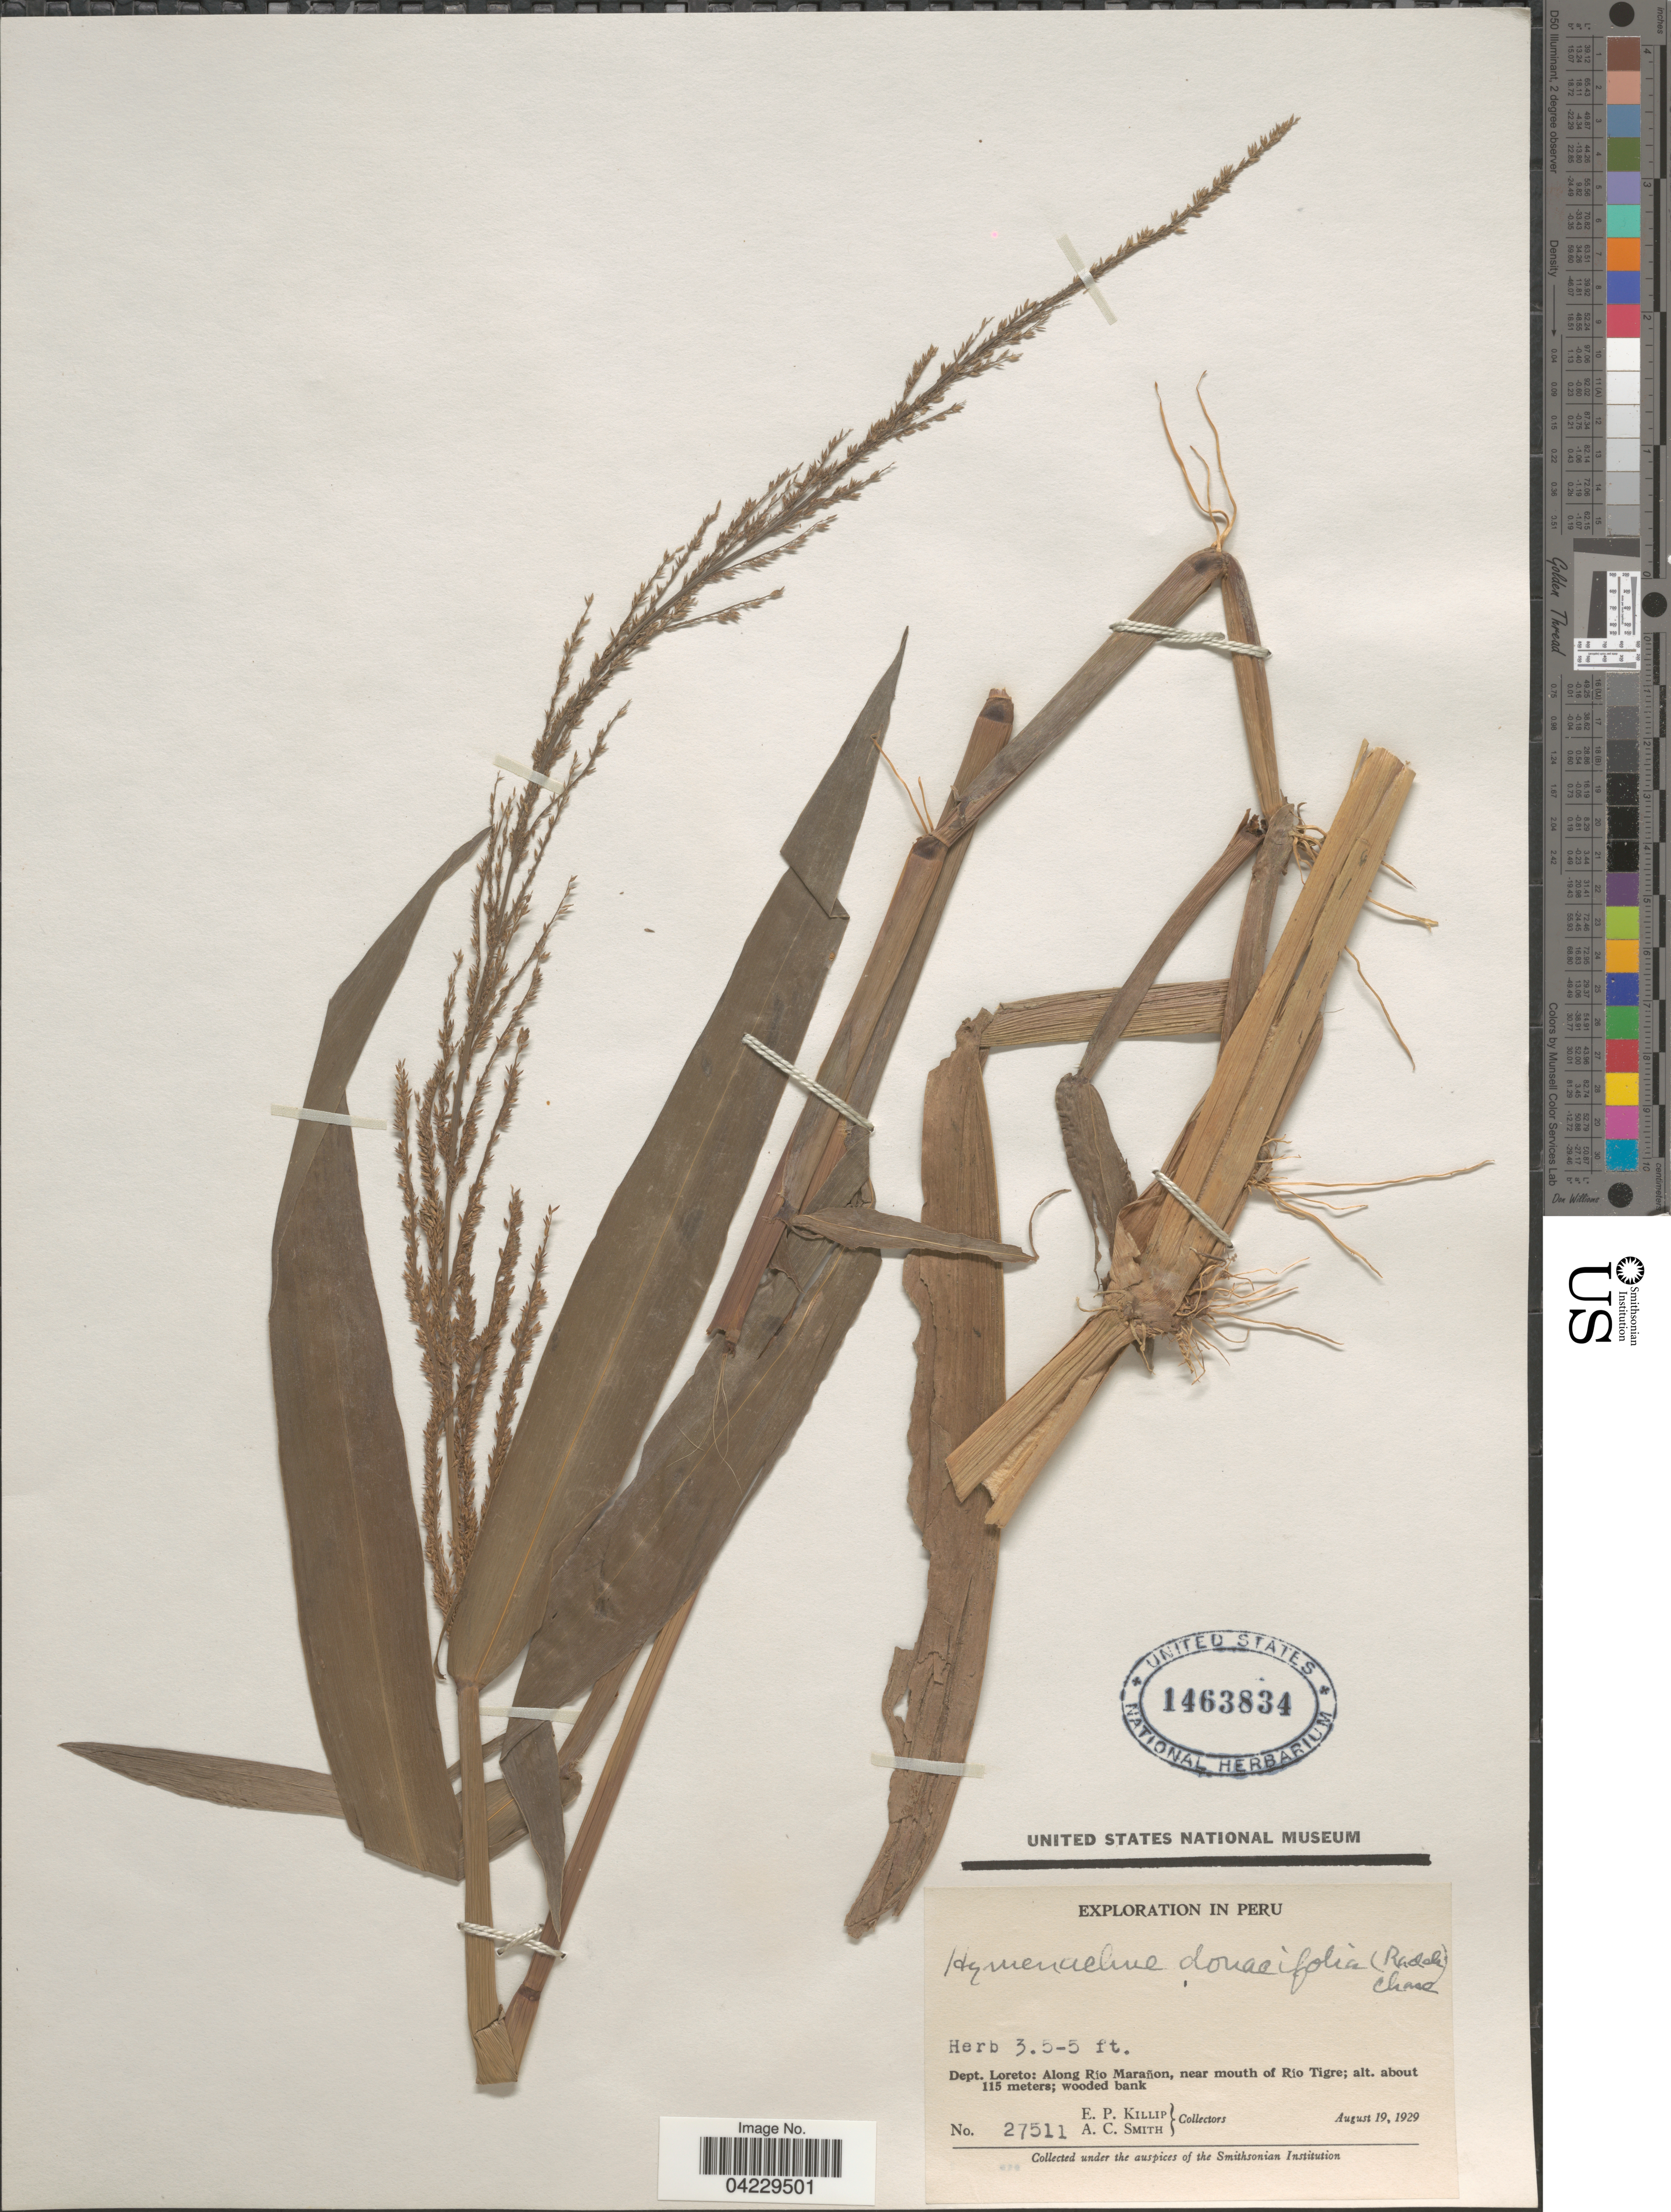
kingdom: Plantae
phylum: Tracheophyta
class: Liliopsida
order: Poales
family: Poaceae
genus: Hymenachne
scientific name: Hymenachne donacifolia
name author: (Raddi) Chase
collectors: E. P. Killip & A. C. Smith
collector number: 27511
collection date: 1929-08-19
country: Peru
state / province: Loreto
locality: Exploration in Peru. Dept. Loreto: Along Río Marañon, near mouth of Rio Tigre.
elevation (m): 115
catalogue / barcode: US 1463834